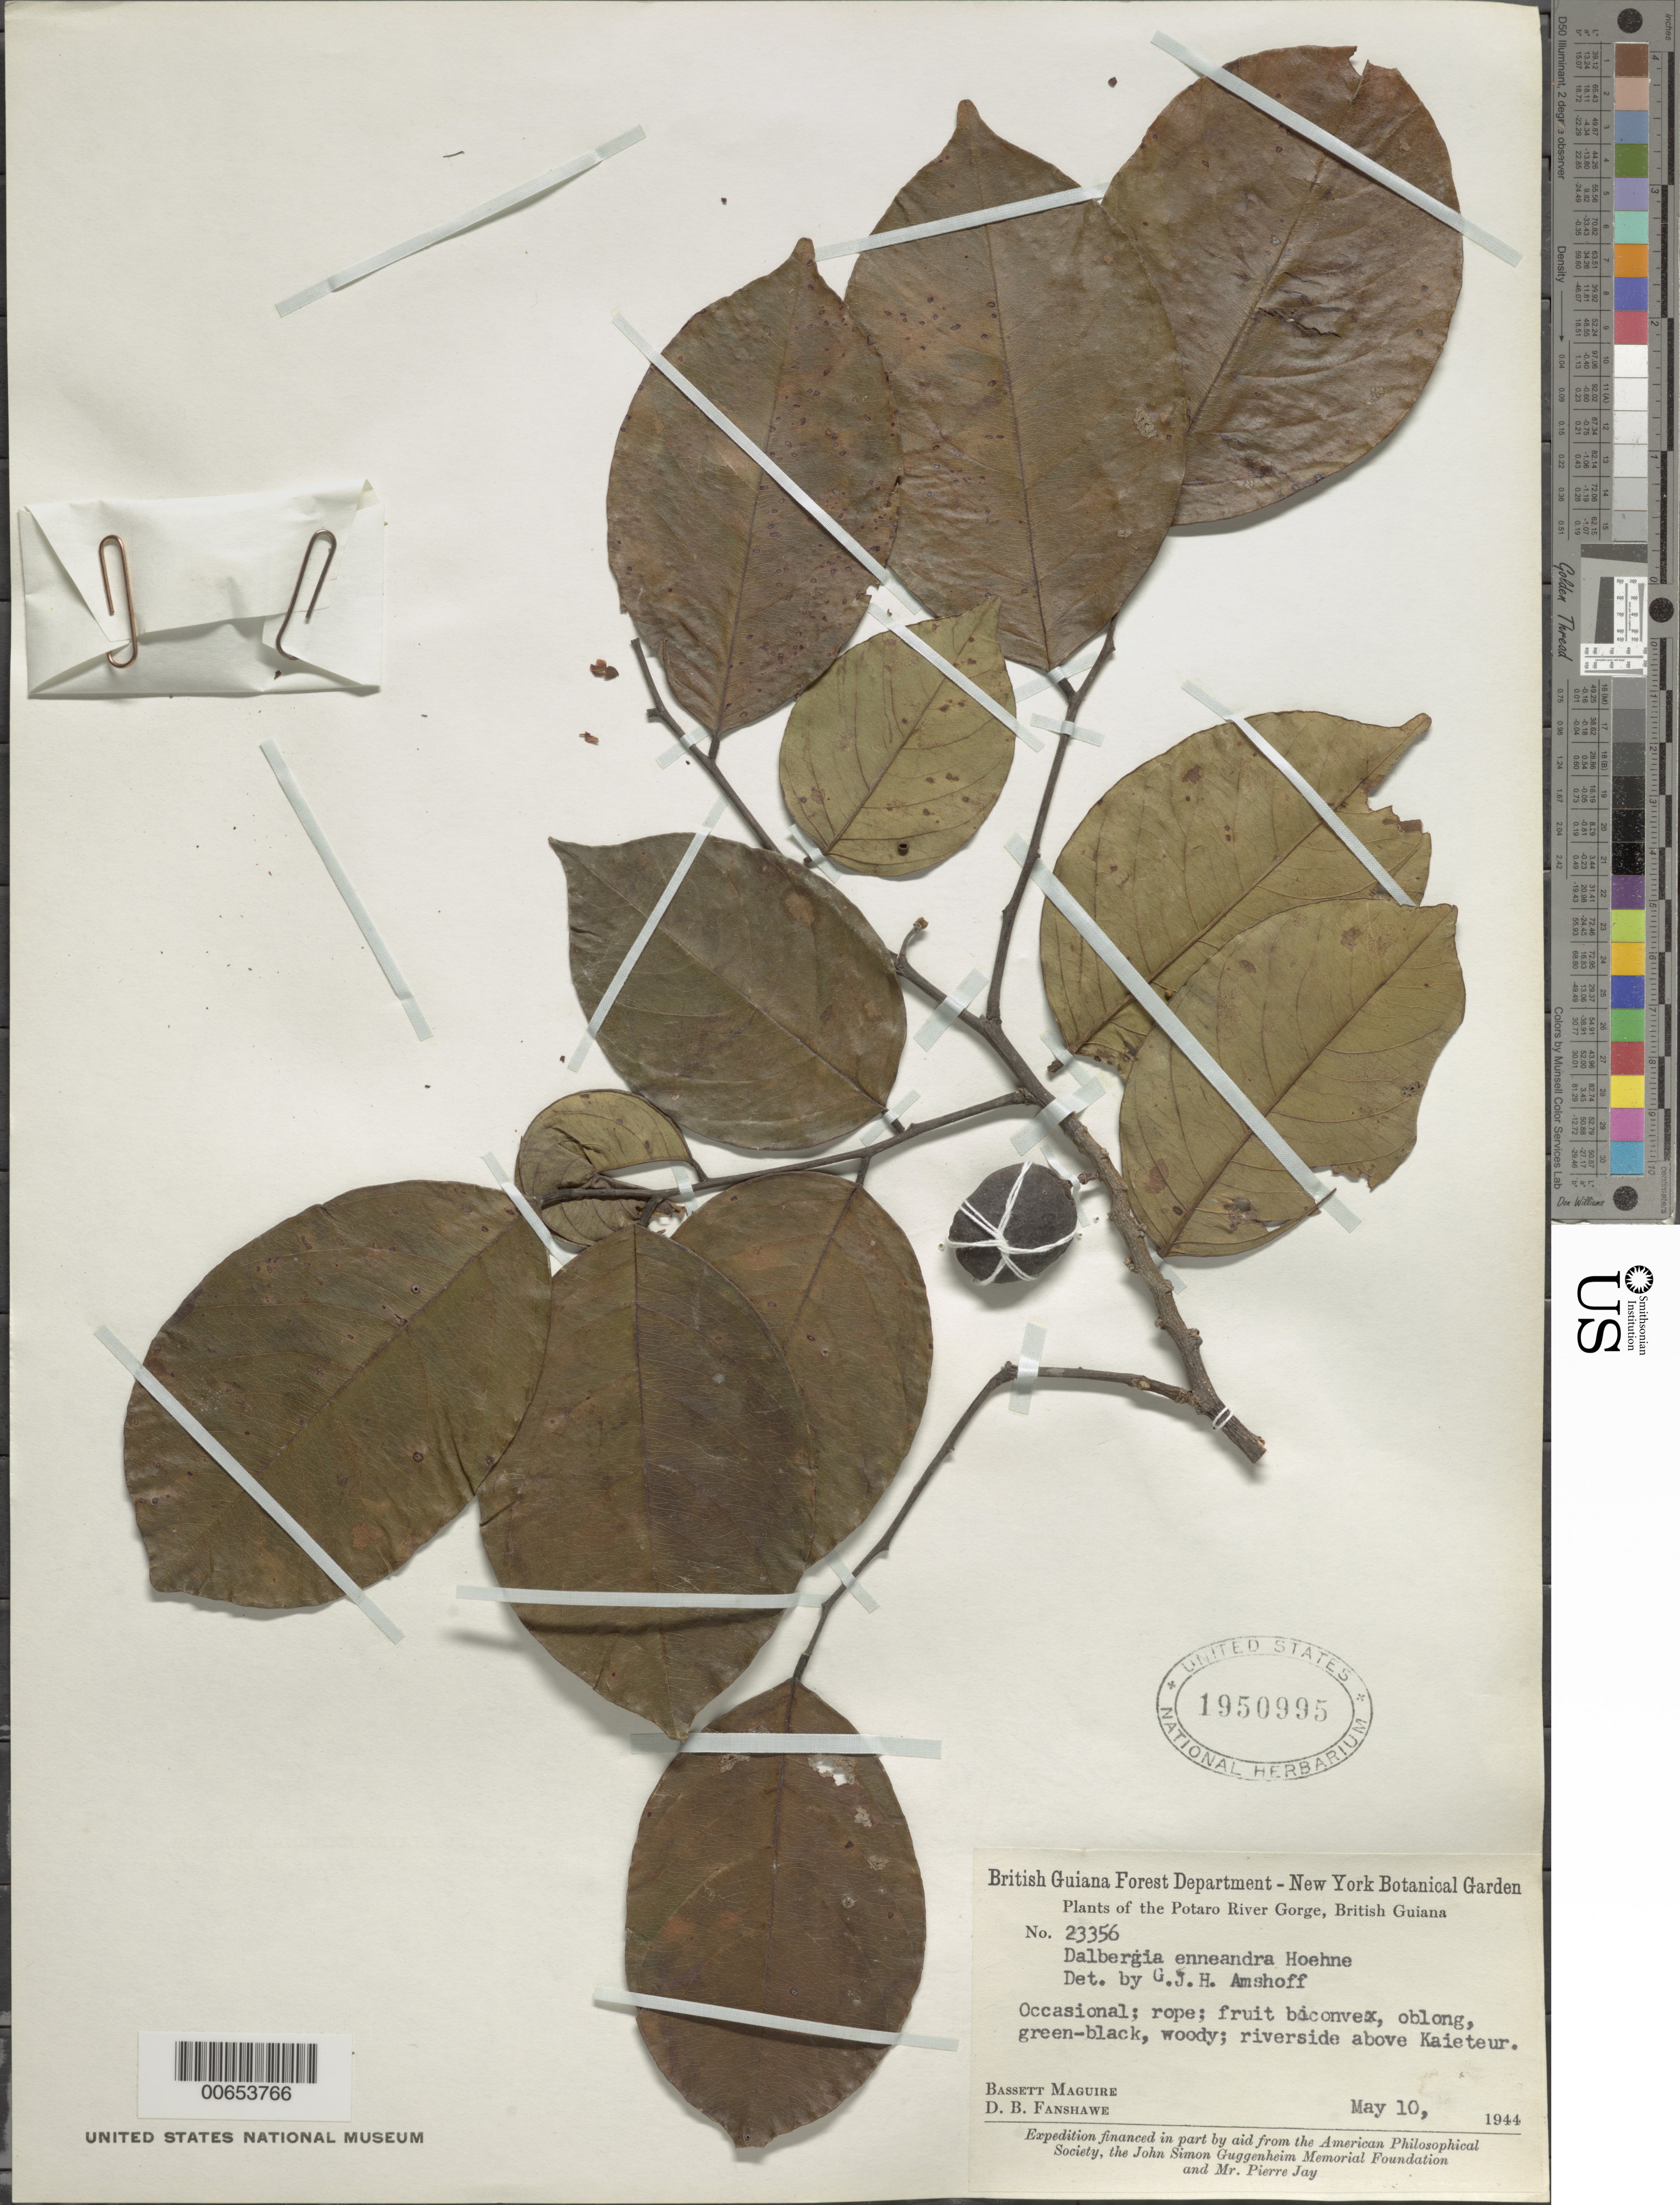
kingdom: Plantae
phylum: Tracheophyta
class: Magnoliopsida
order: Fabales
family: Fabaceae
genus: Dalbergia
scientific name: Dalbergia riedelii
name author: (Benth.) Sandwith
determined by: Amshoff, G. J. H.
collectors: B. Maguire & D. B. Fanshawe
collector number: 23356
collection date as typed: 10-May-44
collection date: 1944-05-10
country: Guyana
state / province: Potaro-Siparuni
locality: Kaieteur Plateau, above Kaietuk, along Potaro River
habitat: Riverside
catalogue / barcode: US 1950995